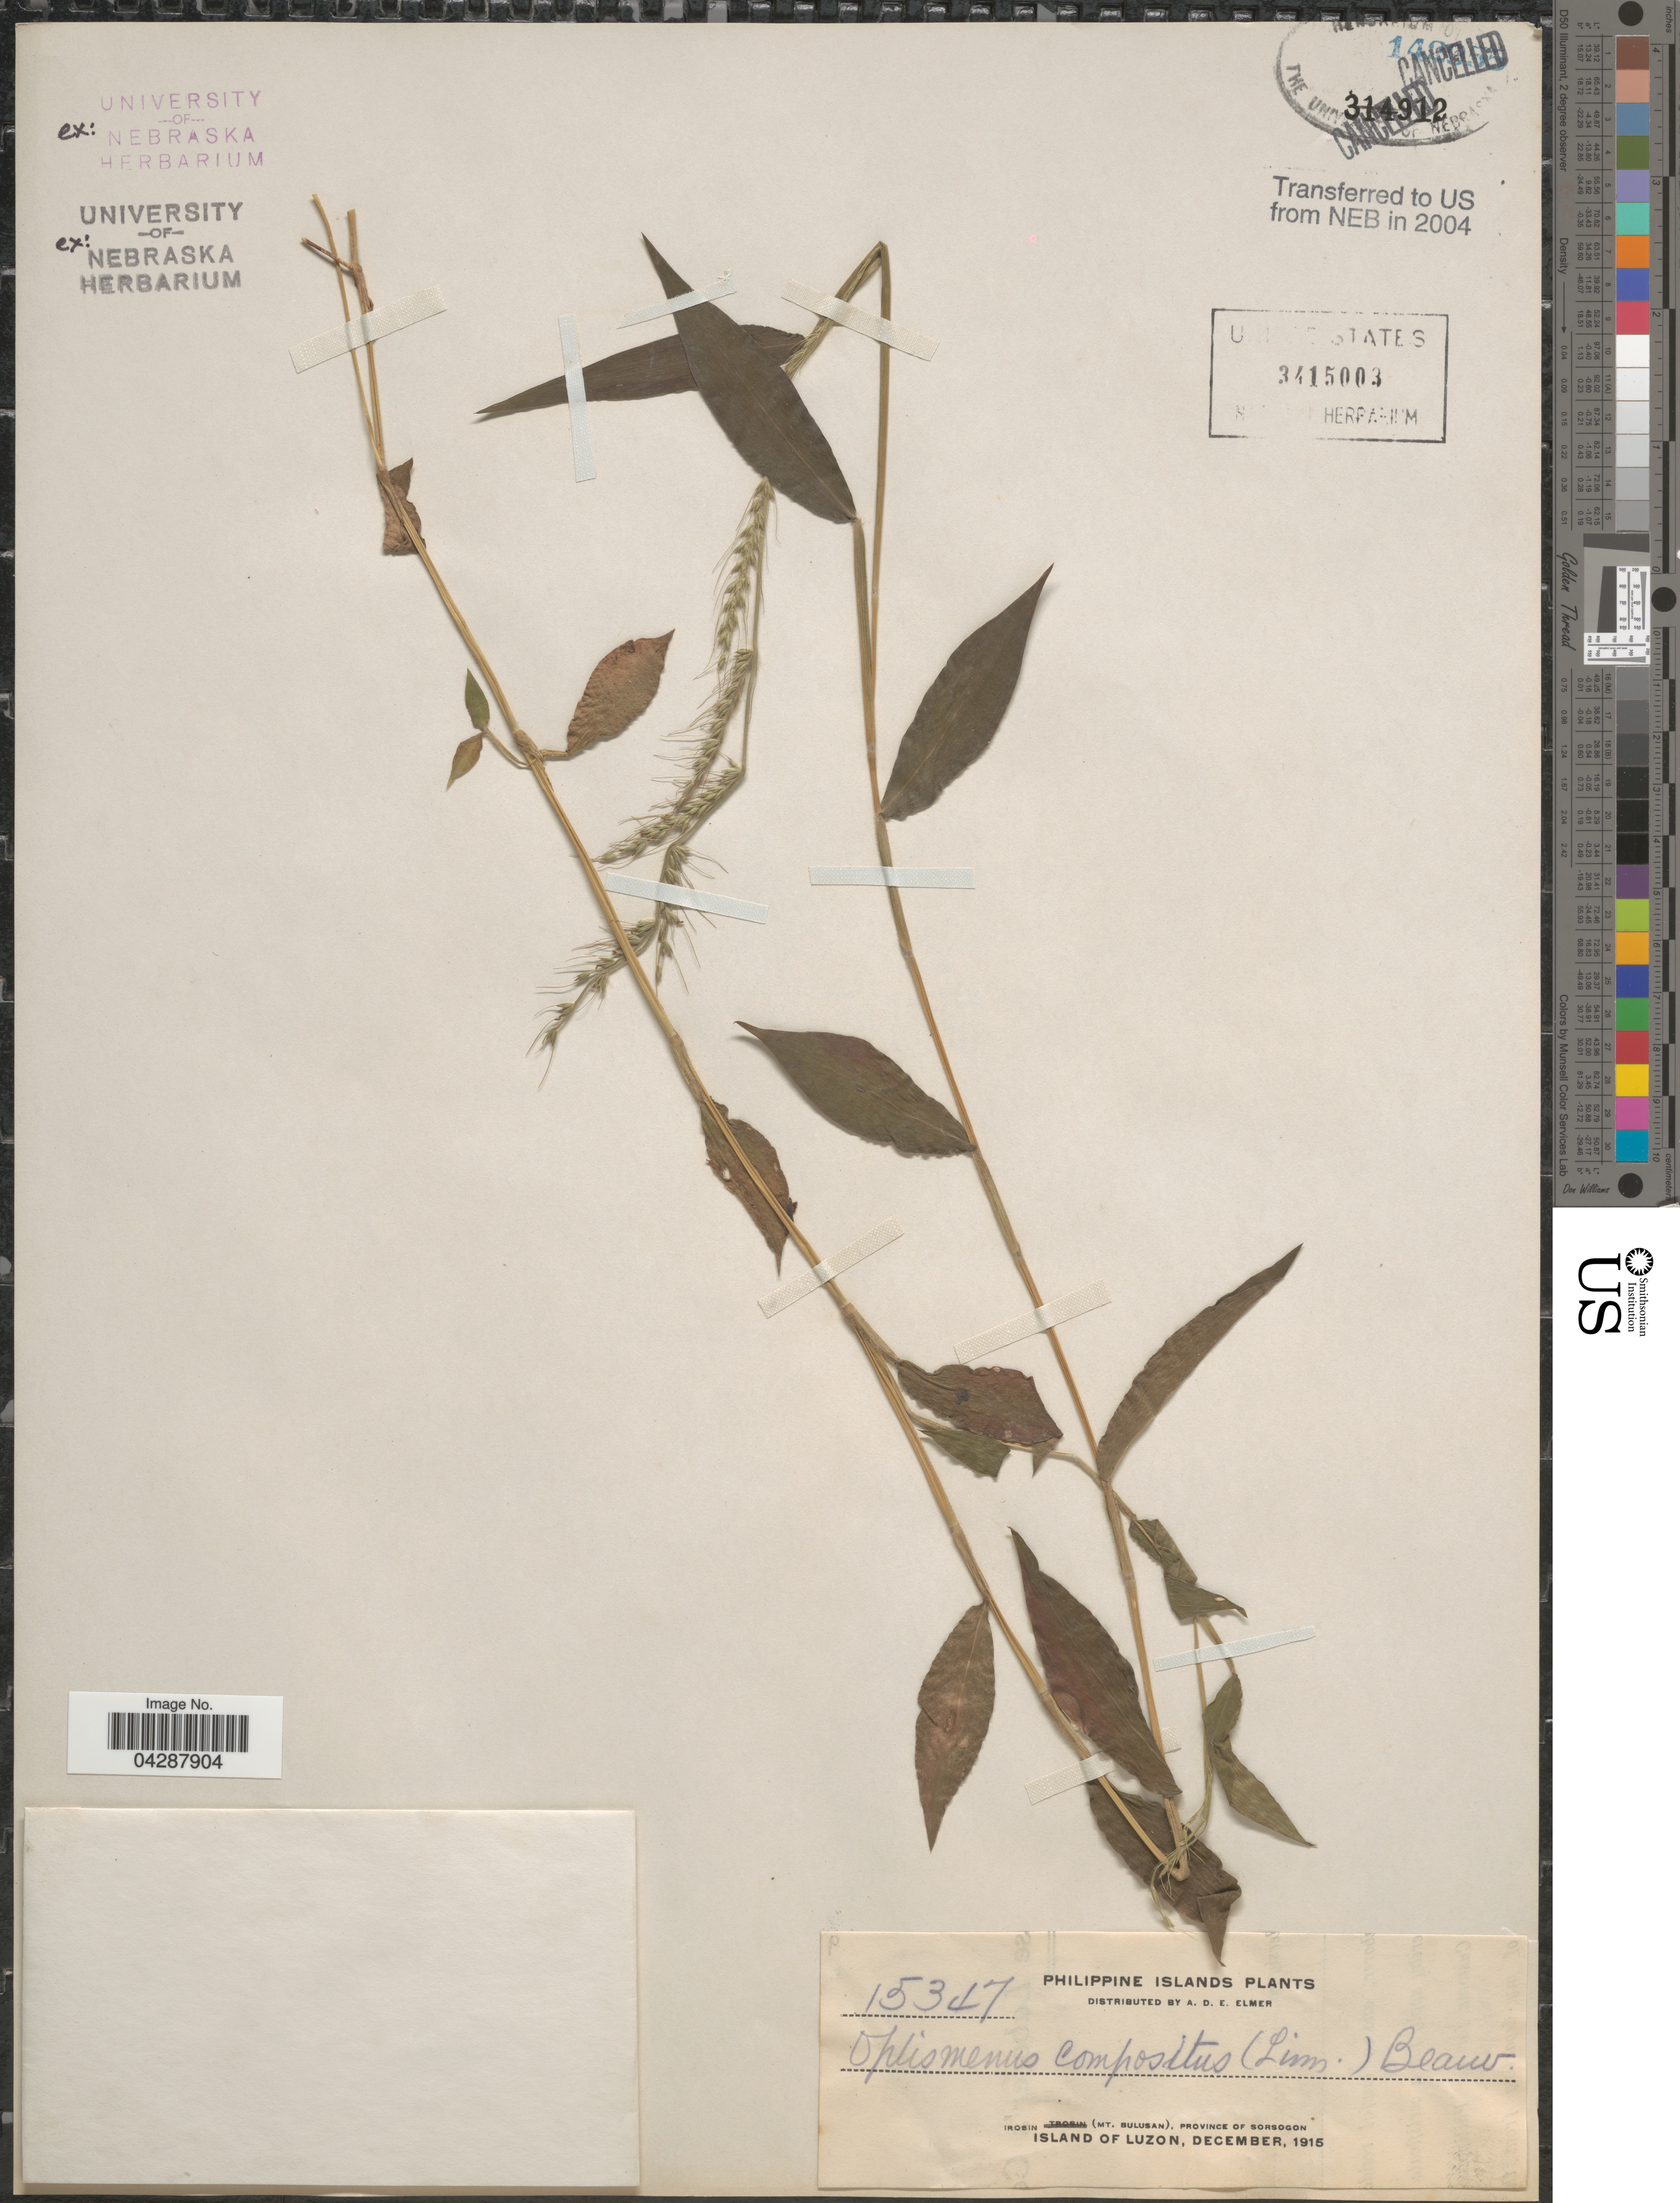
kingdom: Plantae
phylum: Tracheophyta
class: Liliopsida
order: Poales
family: Poaceae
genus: Oplismenus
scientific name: Oplismenus compositus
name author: (L.) P. Beauv.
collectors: A. D. E. Elmer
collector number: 15347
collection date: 1915-12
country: Philippines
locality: Irosin (Mt. Bulusan), Province of Sorsogon. Island of Luzon.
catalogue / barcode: US 3415003